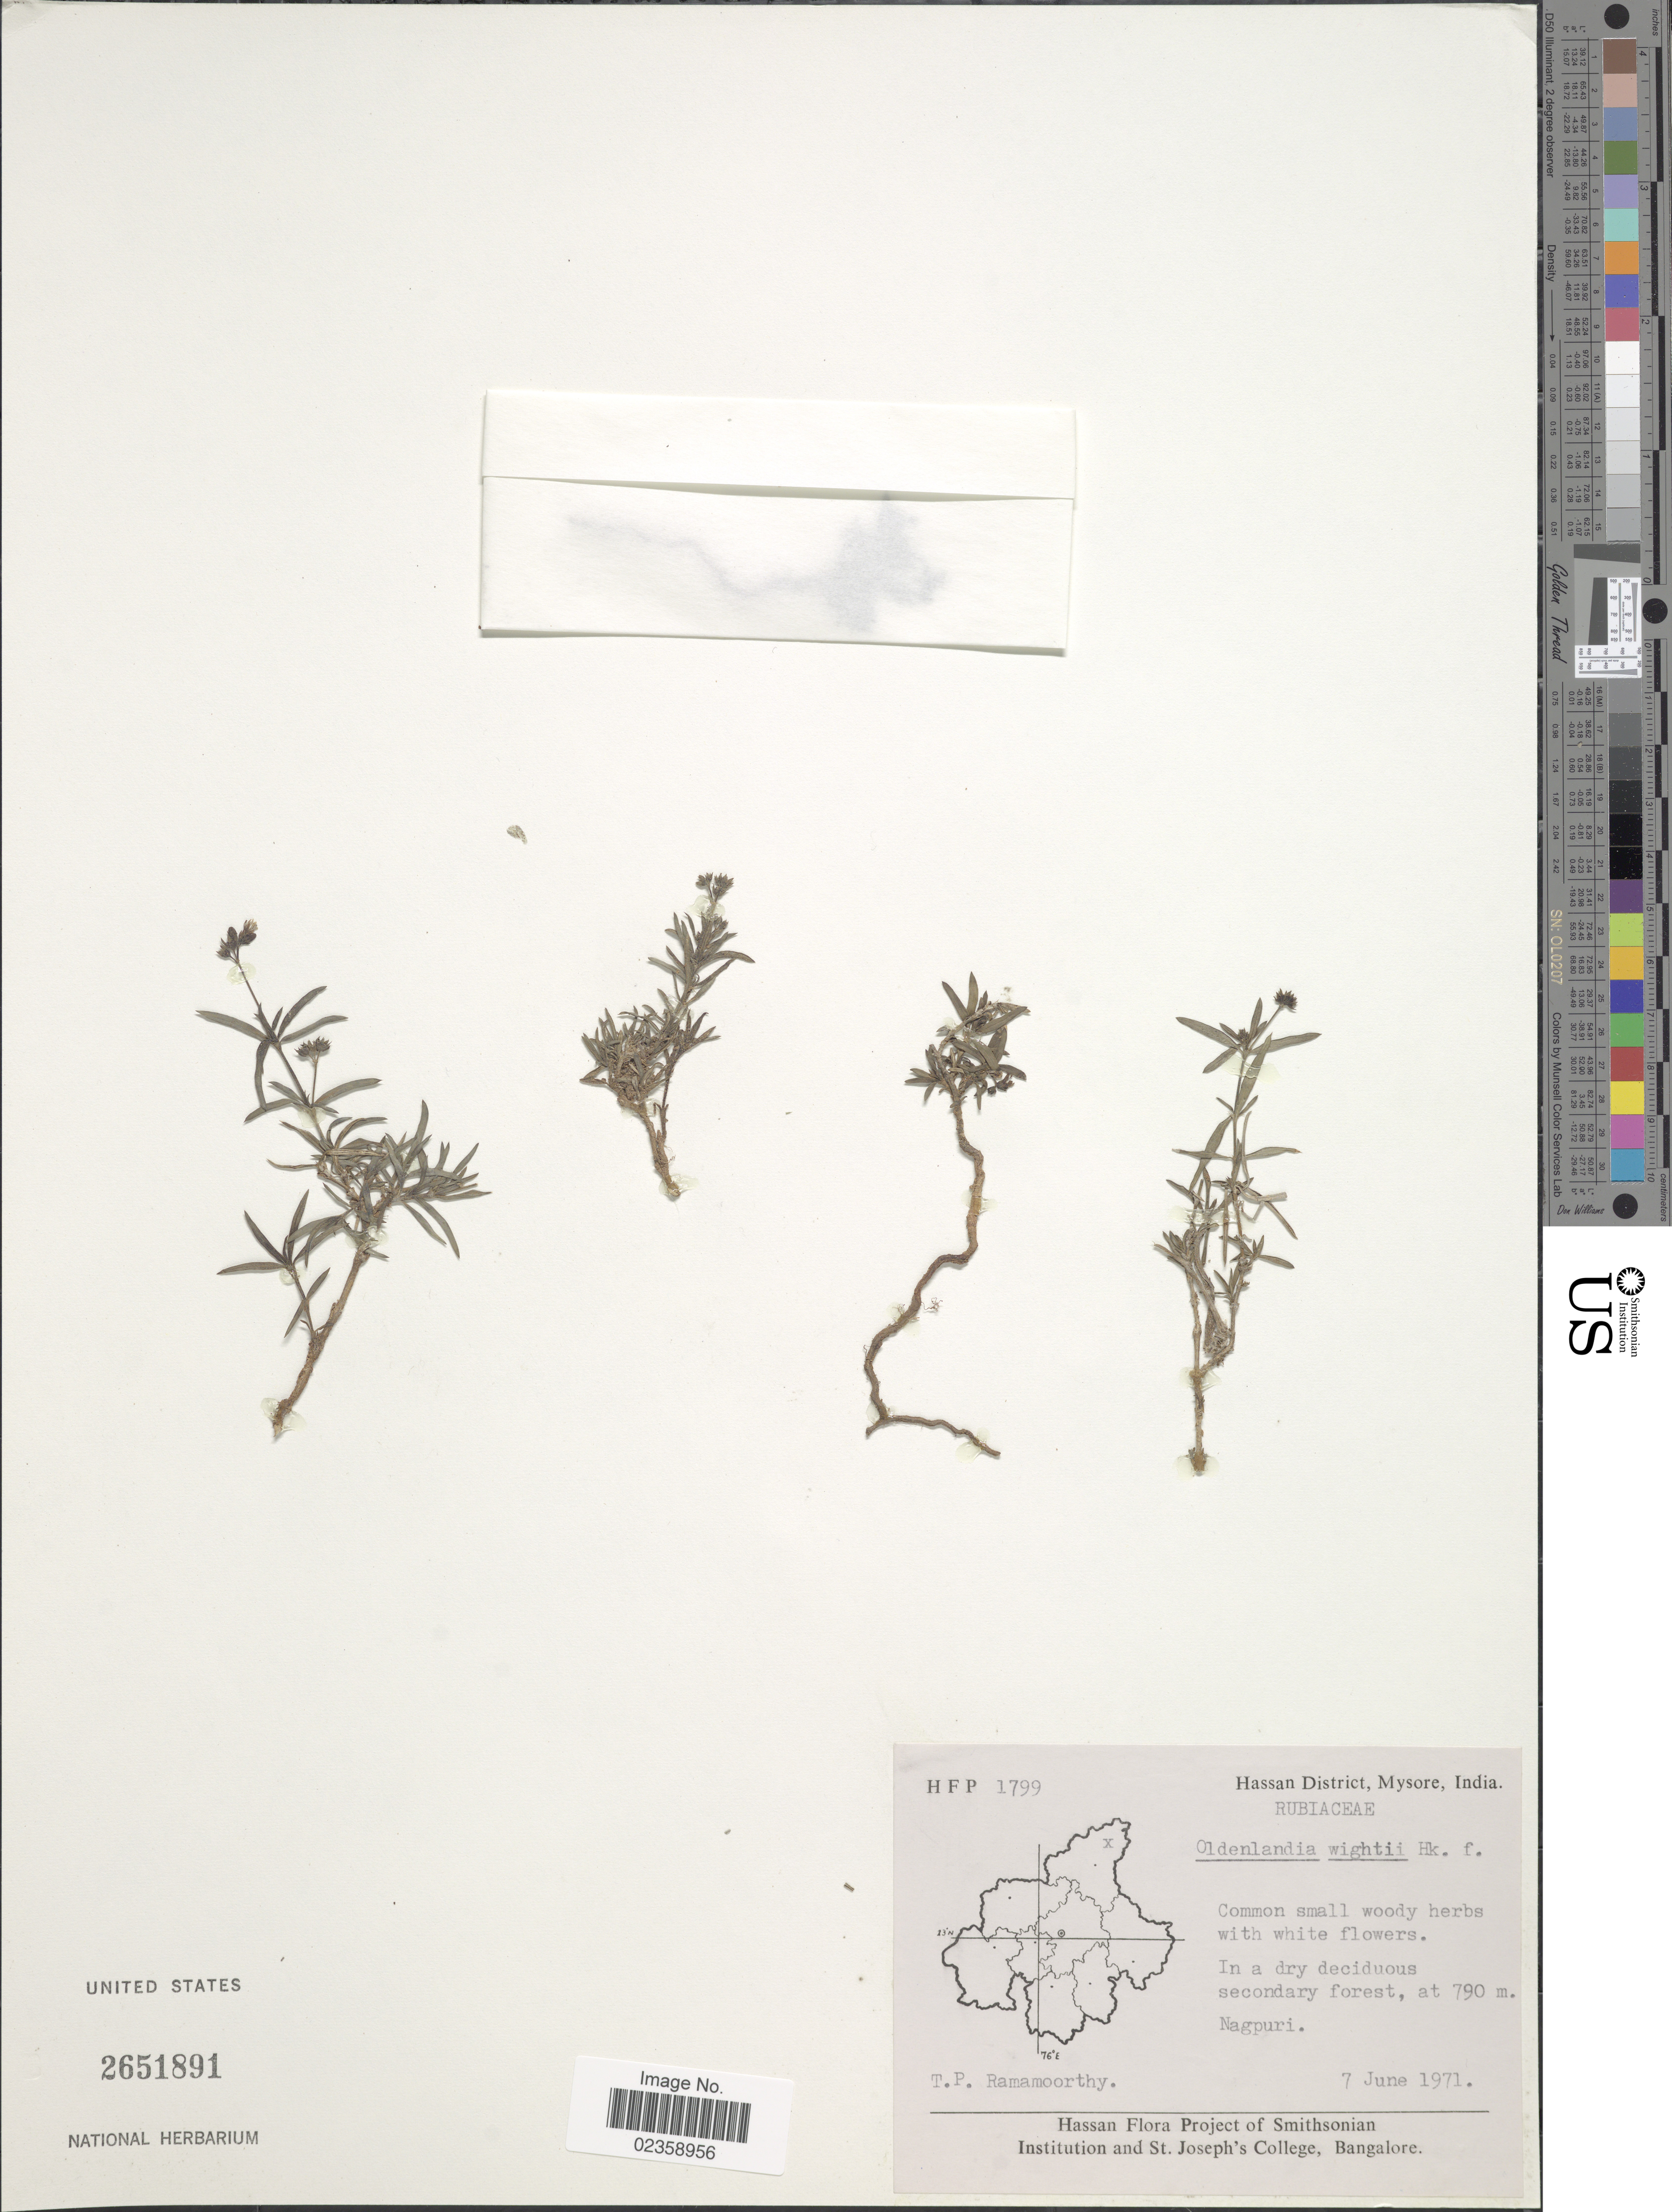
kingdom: Plantae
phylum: Tracheophyta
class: Magnoliopsida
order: Gentianales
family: Rubiaceae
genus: Oldenlandia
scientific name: Oldenlandia wightii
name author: Hook. f.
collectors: T. P. Ramamoorthy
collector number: HFP1799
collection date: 1971-06-07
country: India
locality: Hassan District, Mysore, India. Nagpuri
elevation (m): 790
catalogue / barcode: US 2651891